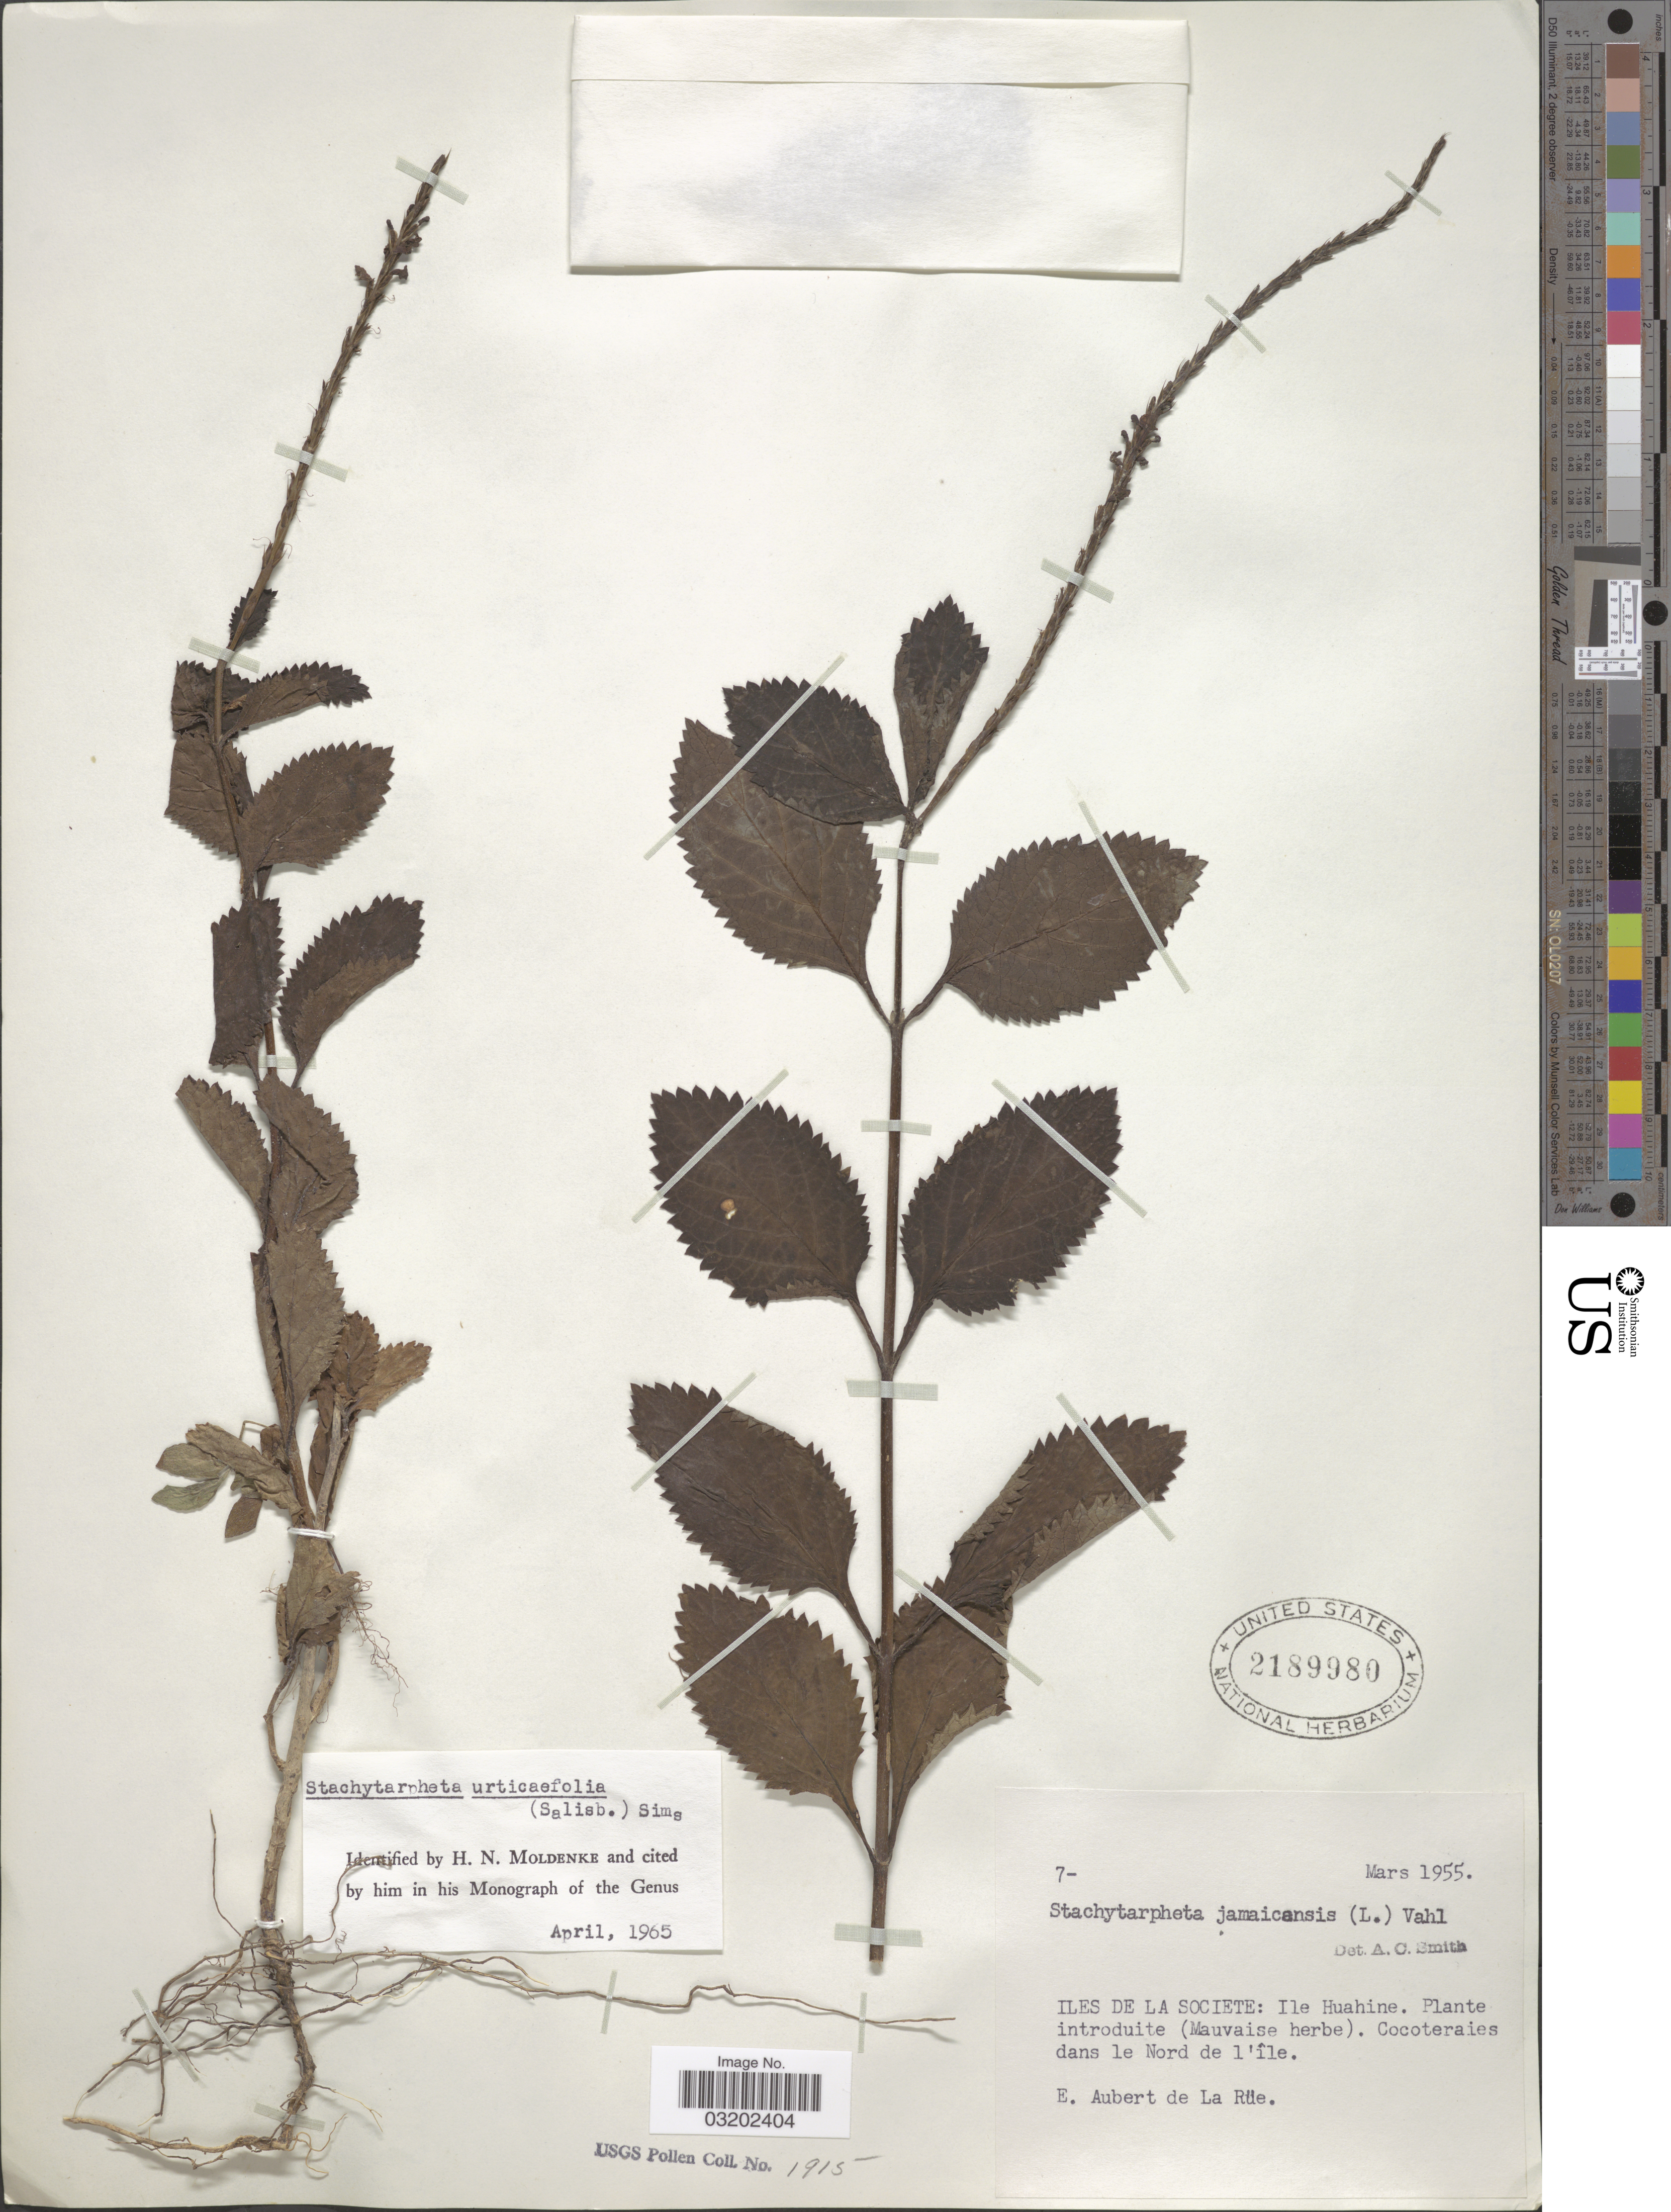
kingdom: Plantae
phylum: Tracheophyta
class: Magnoliopsida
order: Lamiales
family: Verbenaceae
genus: Stachytarpheta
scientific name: Stachytarpheta urticifolia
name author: Sims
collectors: E. Aubert de La Rüe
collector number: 7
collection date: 1955-03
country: French Polynesia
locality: Iles de la Societe: Ile Huahine. Cocoteraies dans le Nord de l'île.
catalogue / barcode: US 2189980